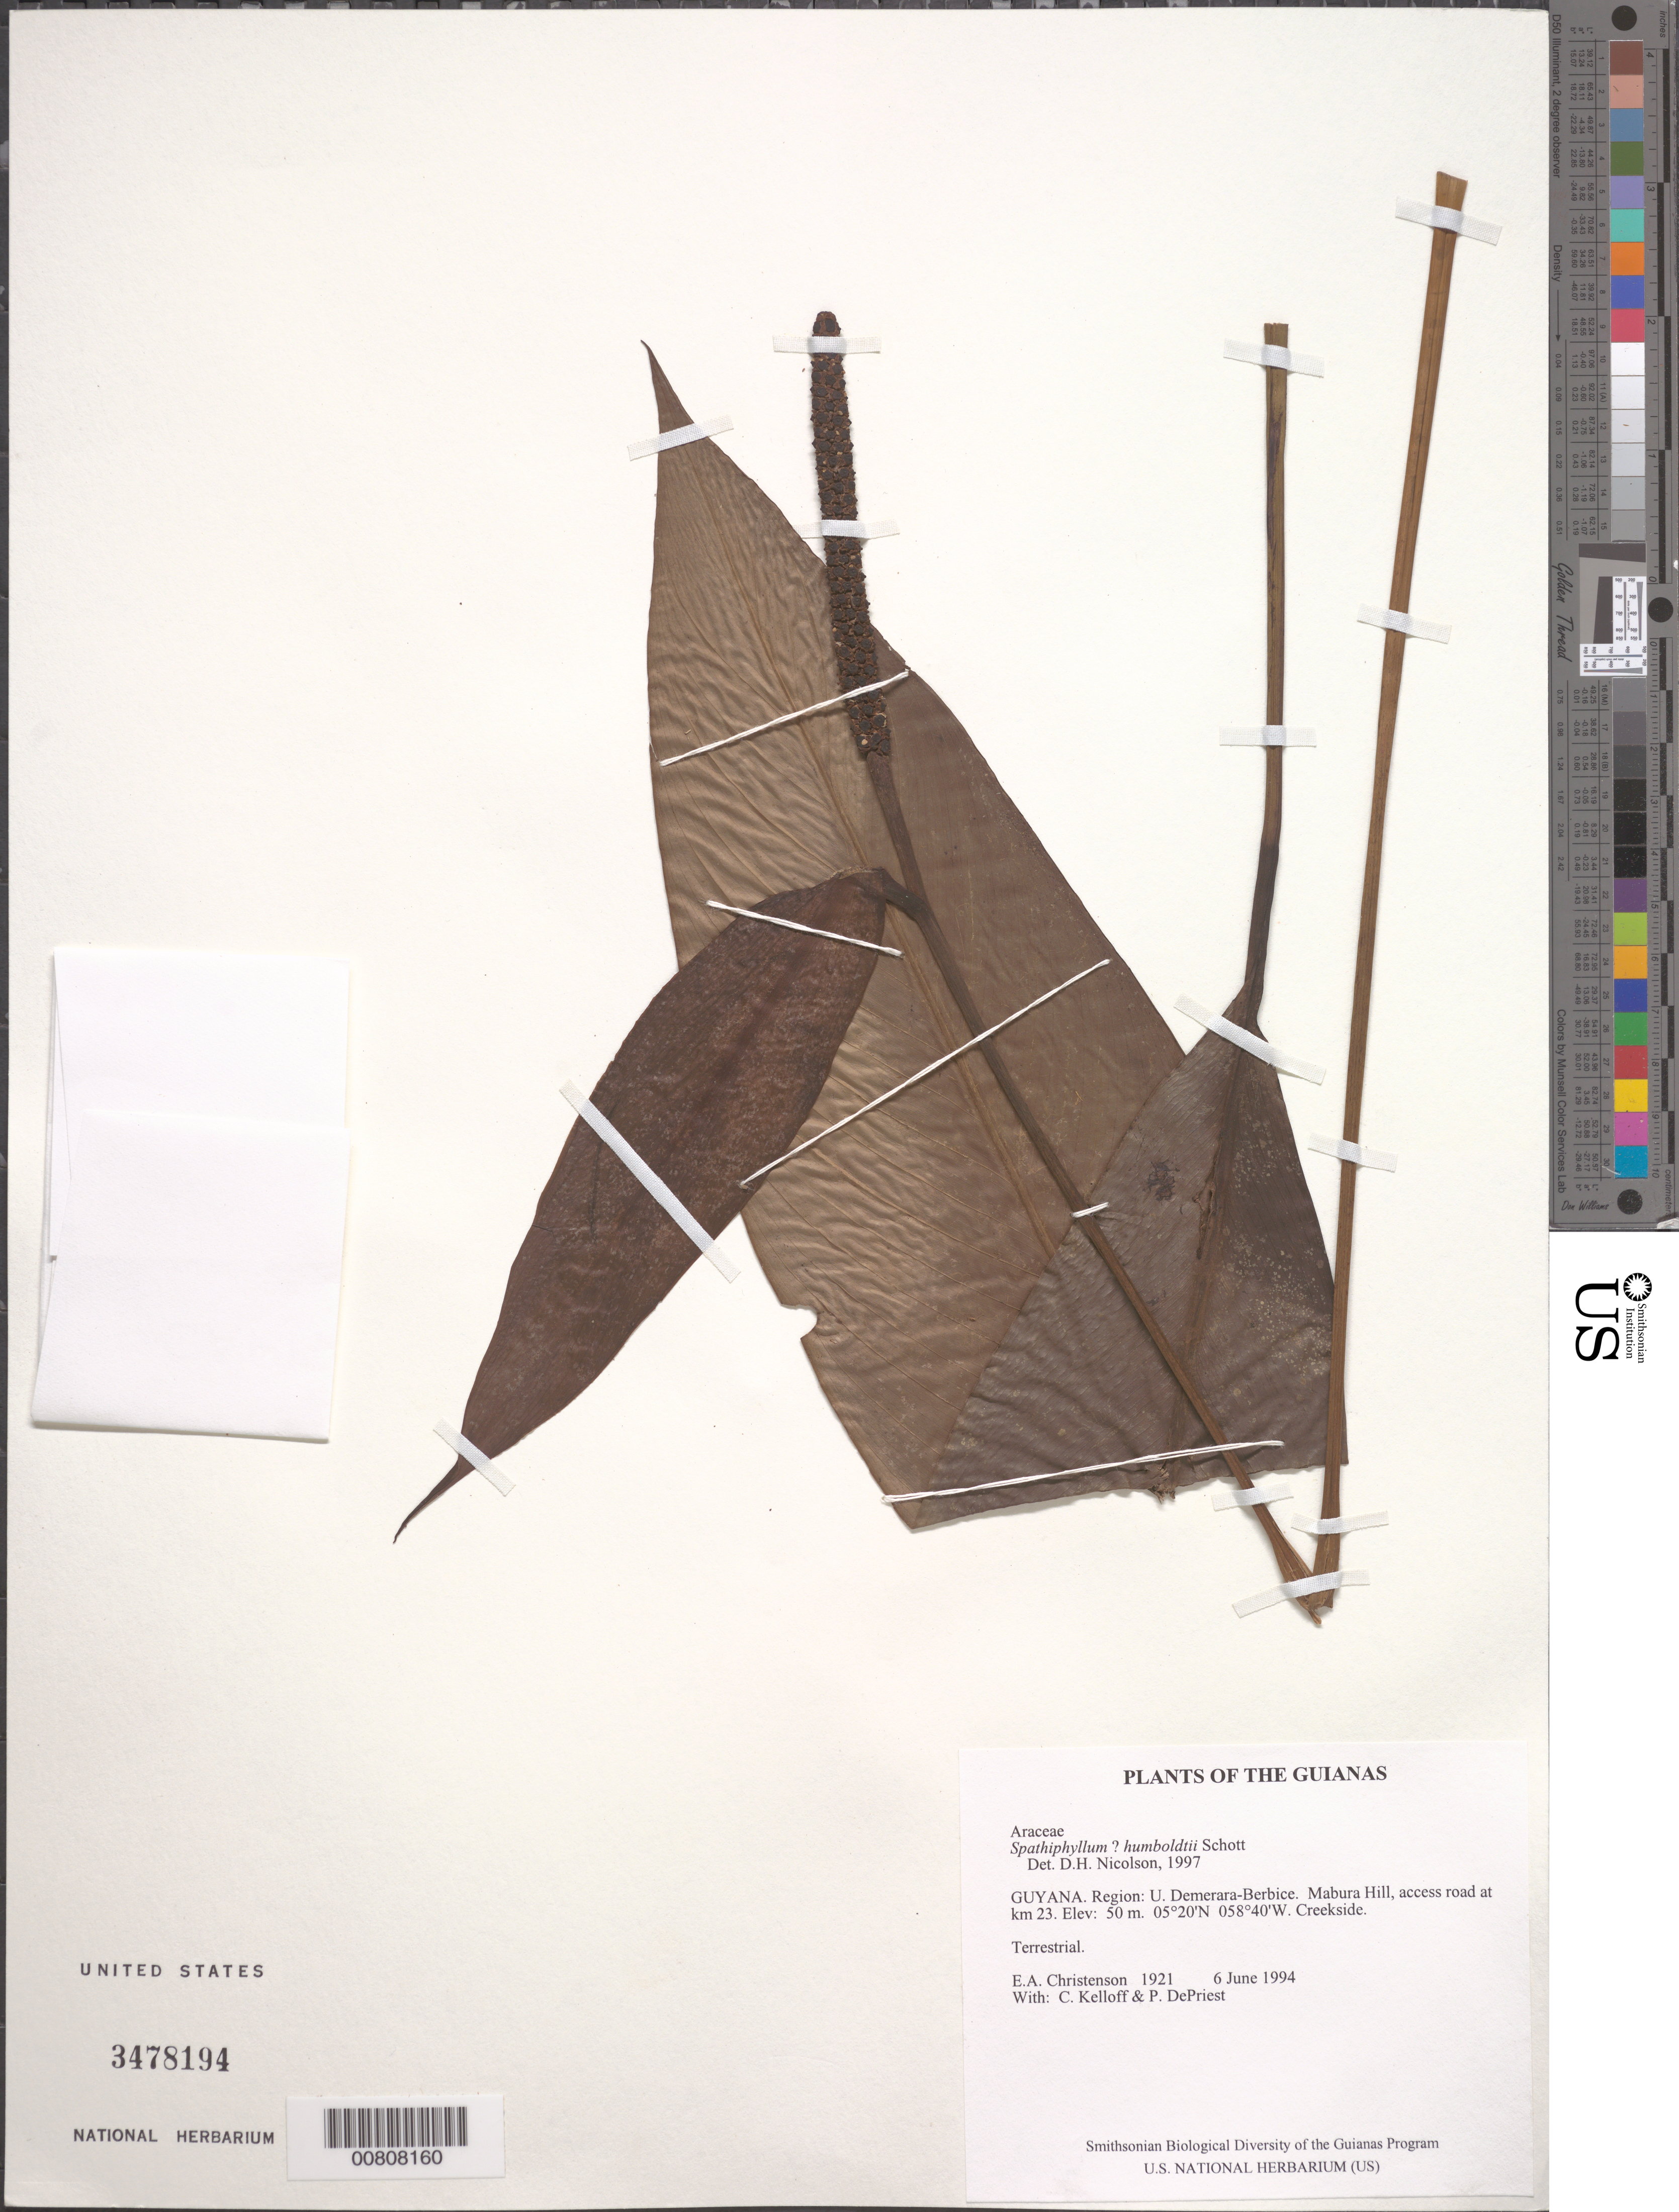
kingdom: Plantae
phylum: Tracheophyta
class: Liliopsida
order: Alismatales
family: Araceae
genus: Spathiphyllum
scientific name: Spathiphyllum humboldtii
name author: Schott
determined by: Nicolson, Dan H.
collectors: E. A. Christenson, C. L. Kelloff & P. DePriest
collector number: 1921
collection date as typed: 6 June 1994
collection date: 1994-06-06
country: Guyana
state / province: U. Demerara-Berbice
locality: Mabura Hill, access road at km 23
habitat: Creekside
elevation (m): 50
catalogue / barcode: US 3478194